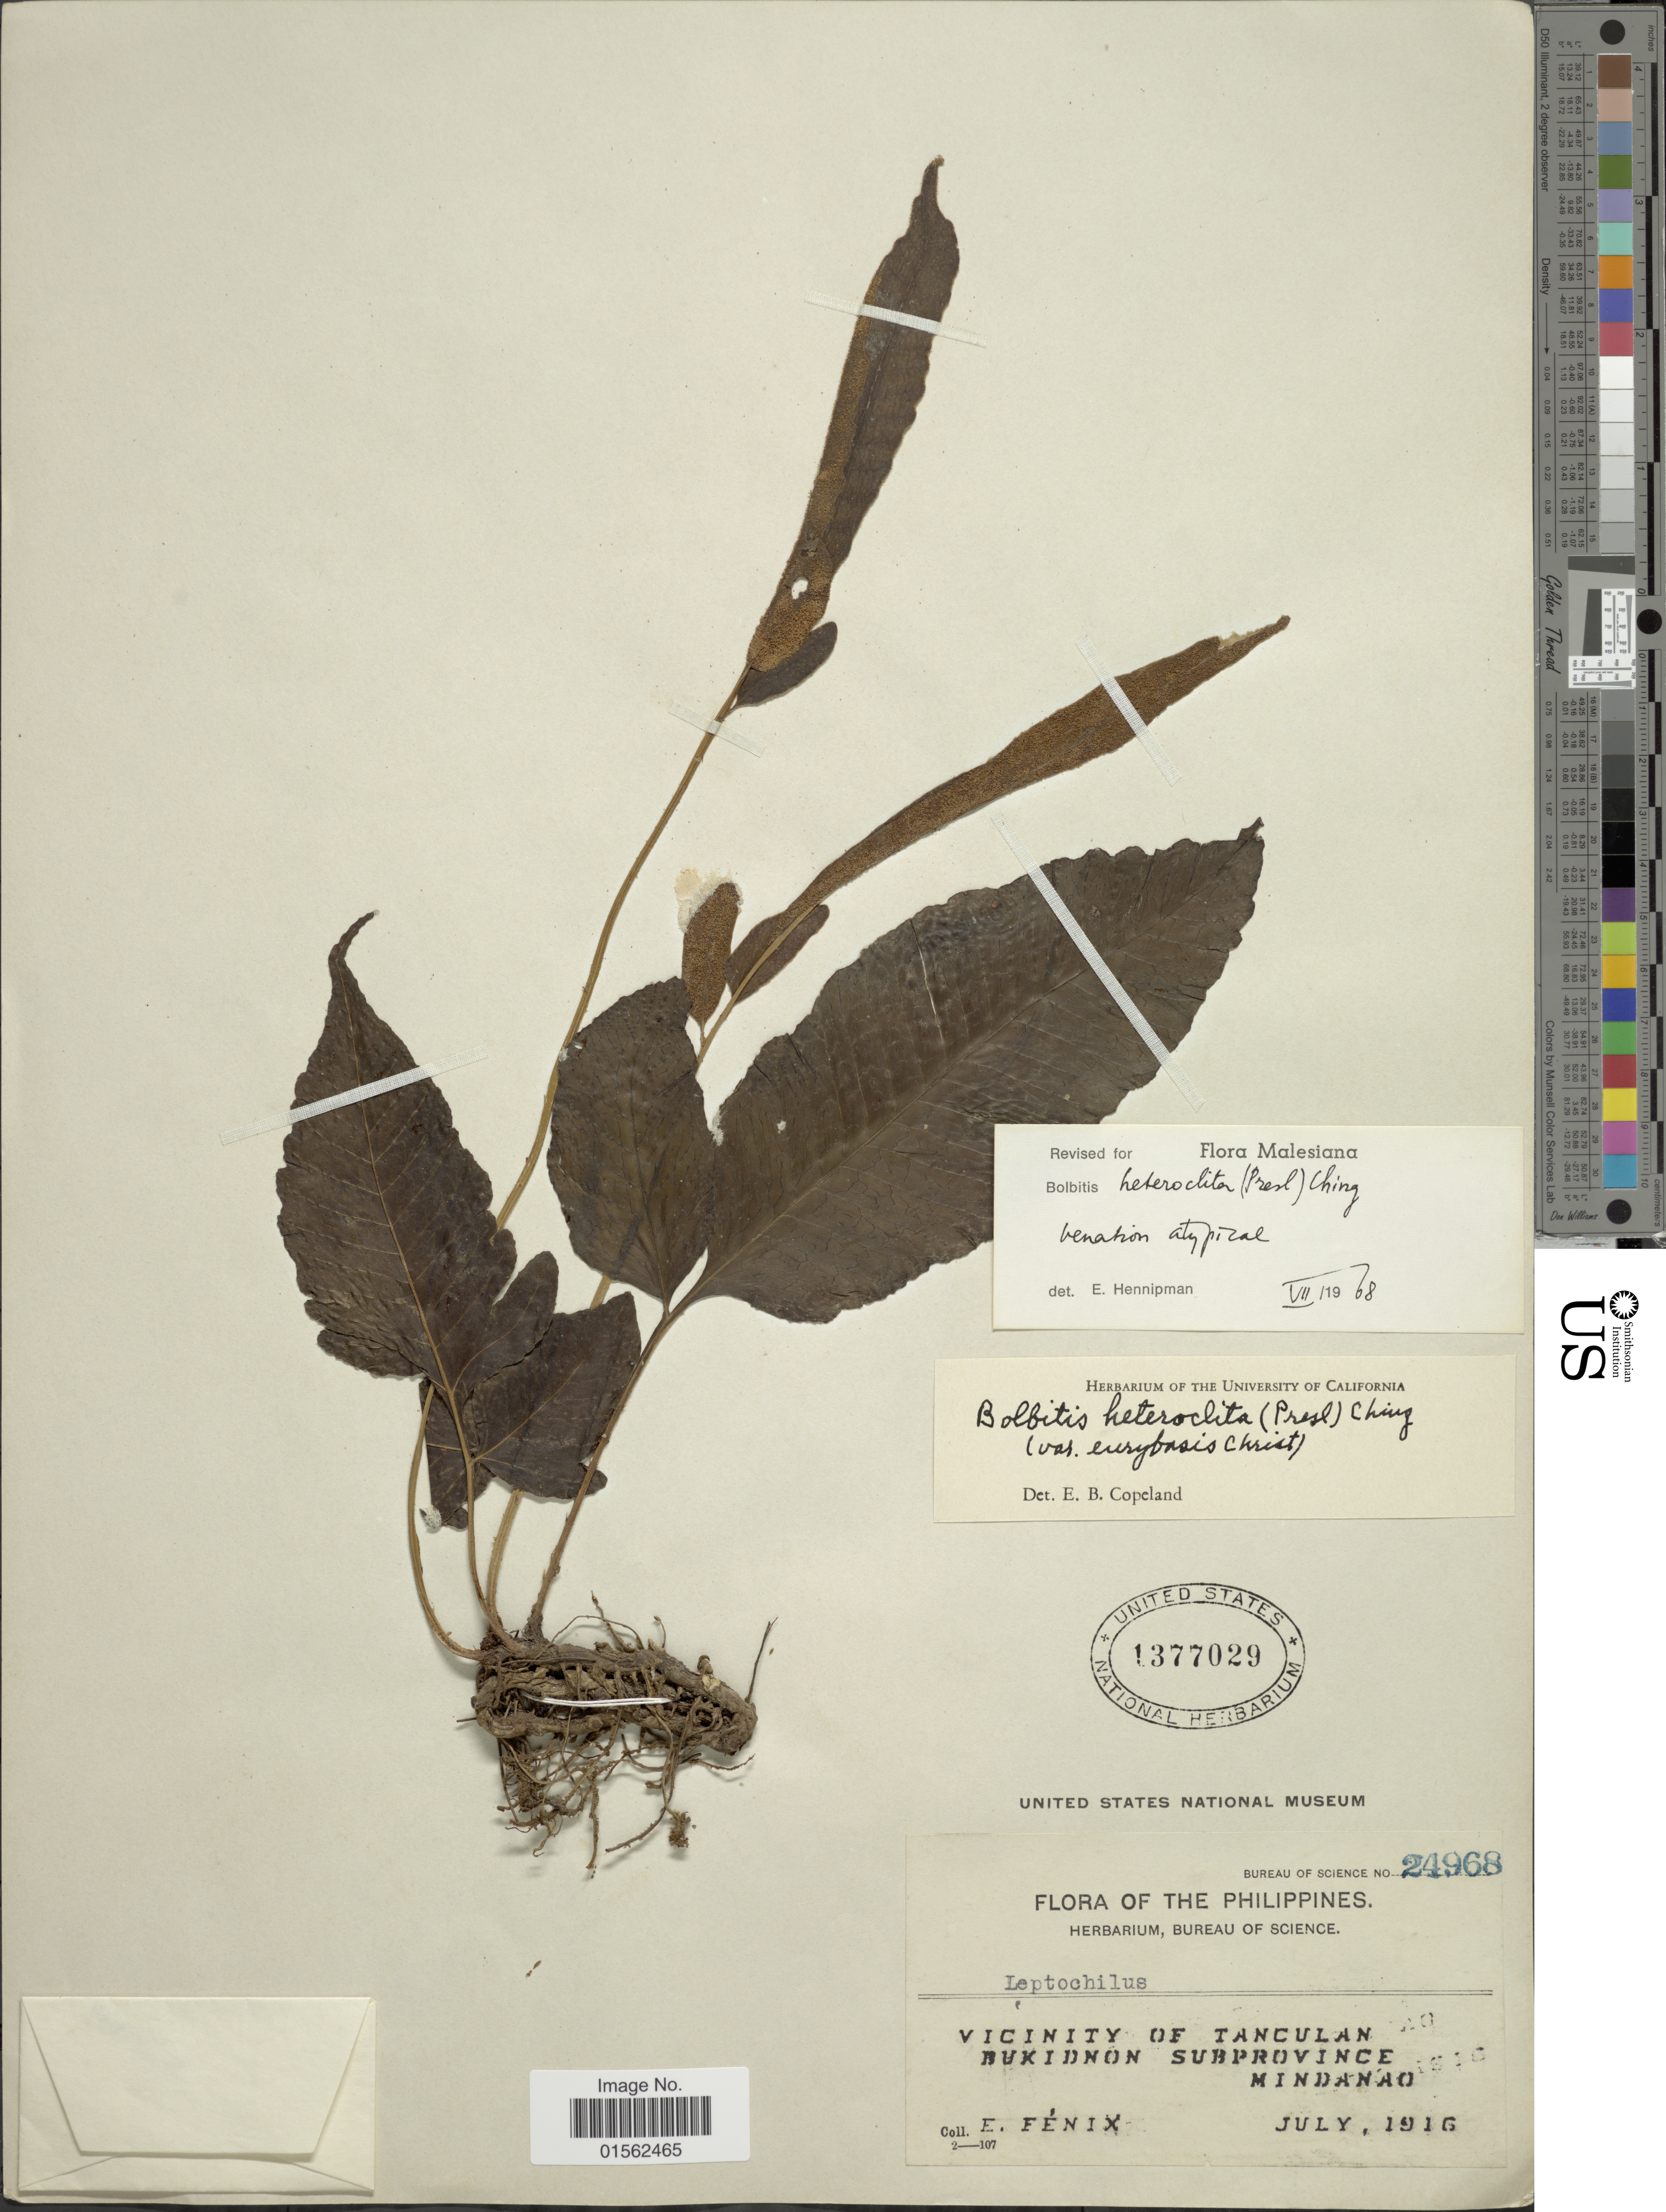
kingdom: Plantae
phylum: Tracheophyta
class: Polypodiopsida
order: Polypodiales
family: Dryopteridaceae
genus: Bolbitis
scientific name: Bolbitis heteroclita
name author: (C. Presl) Ching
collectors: E. Fénix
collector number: Bureau of Science 24968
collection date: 1916-07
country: Philippines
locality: Philippines, vicinity of Tanculan, Nukidon subprovince Mindanao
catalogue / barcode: US 1377029